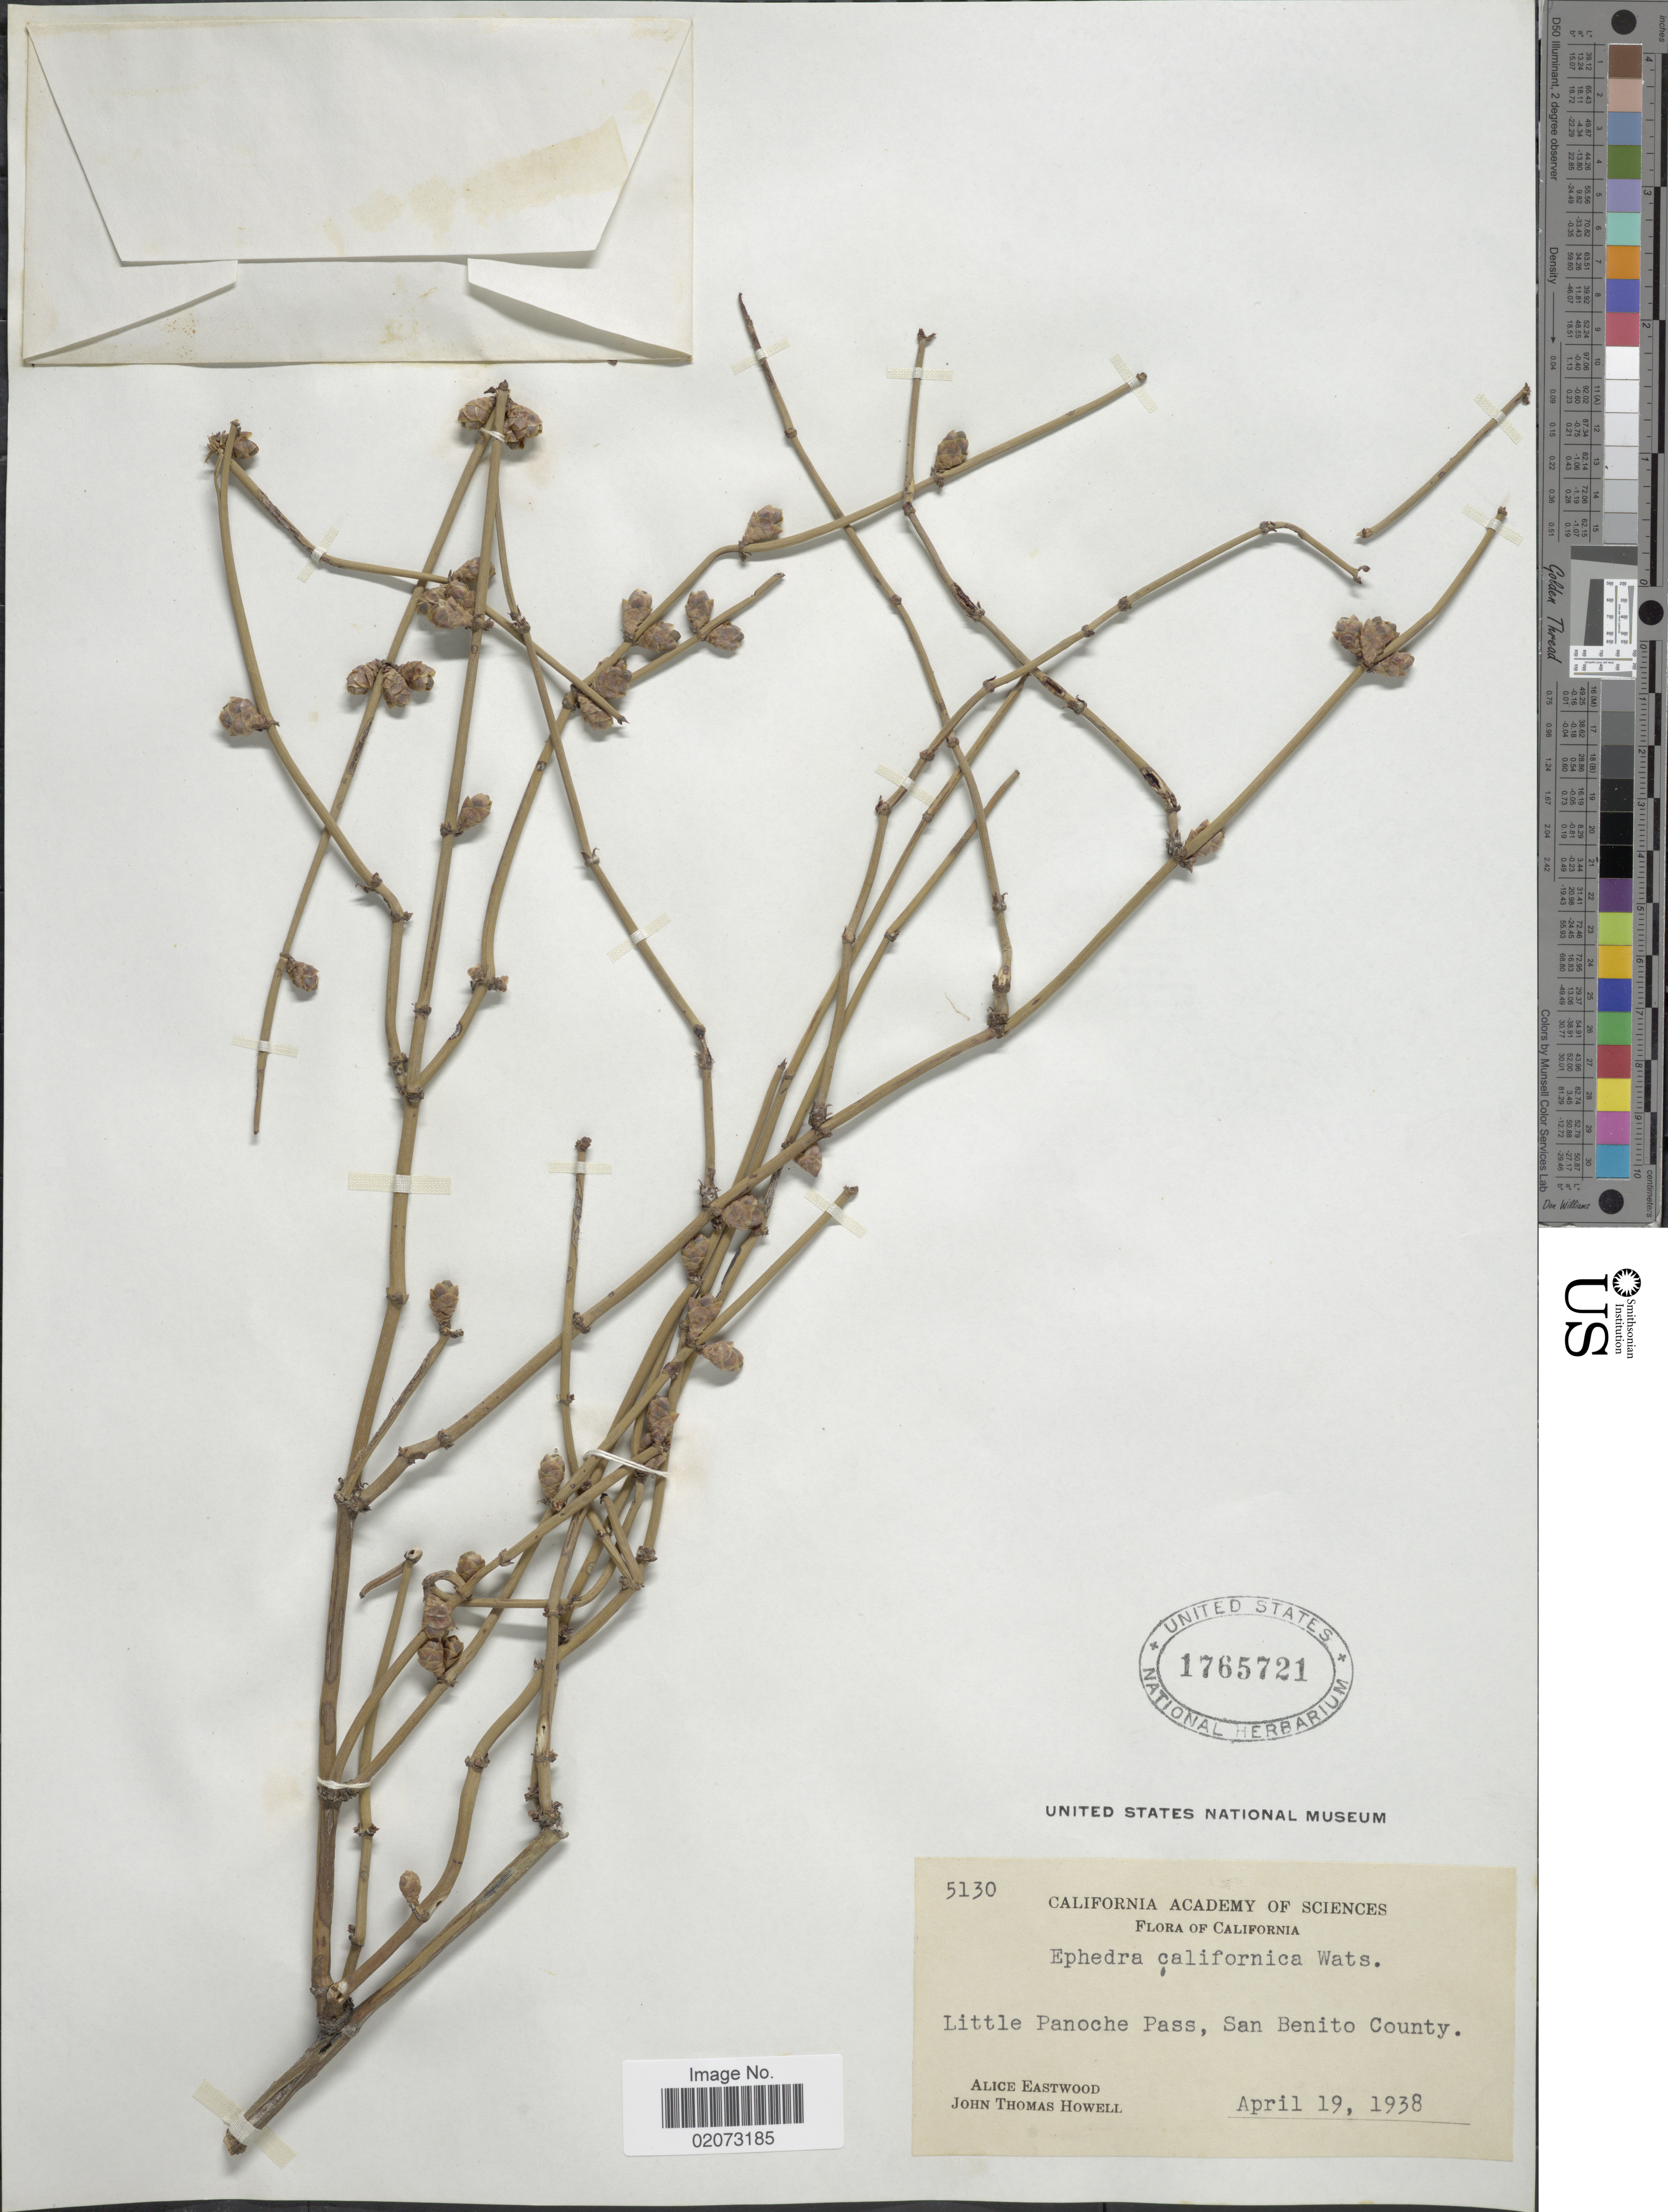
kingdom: Plantae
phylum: Tracheophyta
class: Gnetopsida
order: Ephedrales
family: Ephedraceae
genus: Ephedra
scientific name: Ephedra californica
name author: S. Watson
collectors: A. Eastwood & J. T. Howell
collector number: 5130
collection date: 1938-04-19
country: United States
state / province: California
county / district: San Benito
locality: Little Panoche Pass, San Benito County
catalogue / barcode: US 1765721